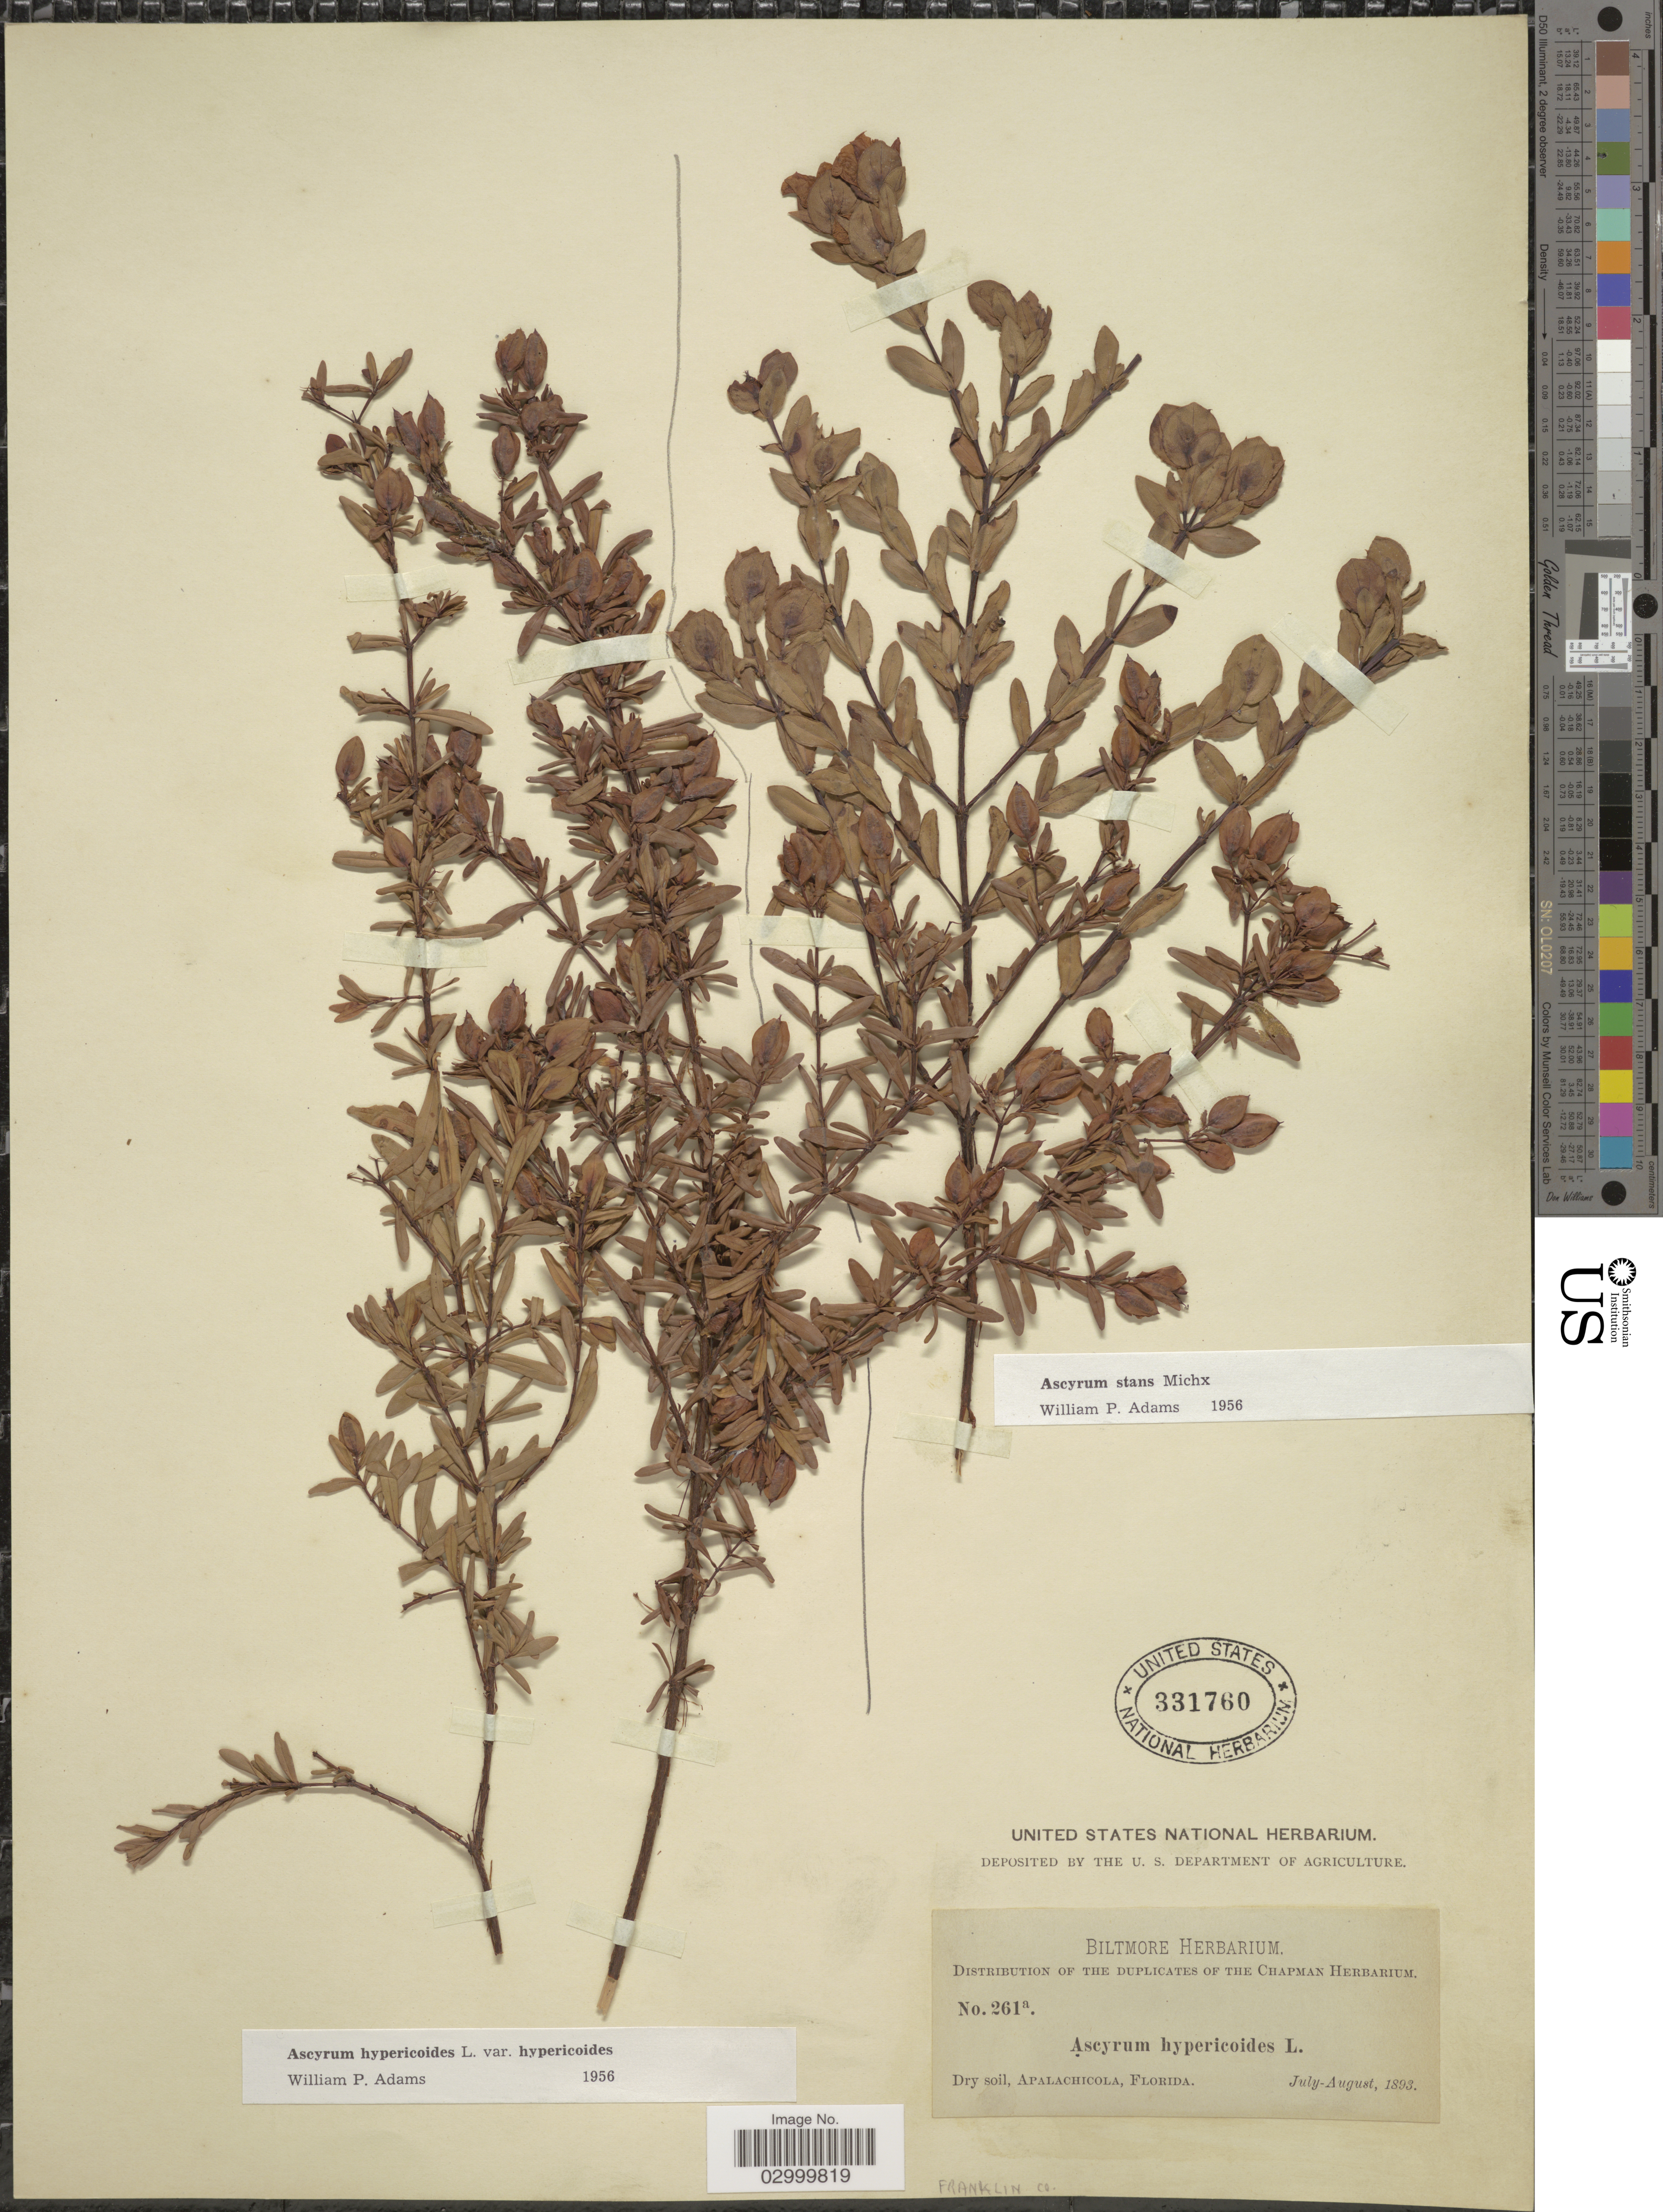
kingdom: Plantae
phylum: Tracheophyta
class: Magnoliopsida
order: Malpighiales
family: Hypericaceae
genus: Hypericum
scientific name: Hypericum crux-andreae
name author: (L.) Crantz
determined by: Strong, Mark T., (BOT), Smithsonian Institution - National Museum of Natural History (UNITED STATES)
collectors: ex herb. Biltmore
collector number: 261a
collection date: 1893-07/1893-08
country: United States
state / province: Florida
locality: Apalachicola, Franklin Co.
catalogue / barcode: US 331760